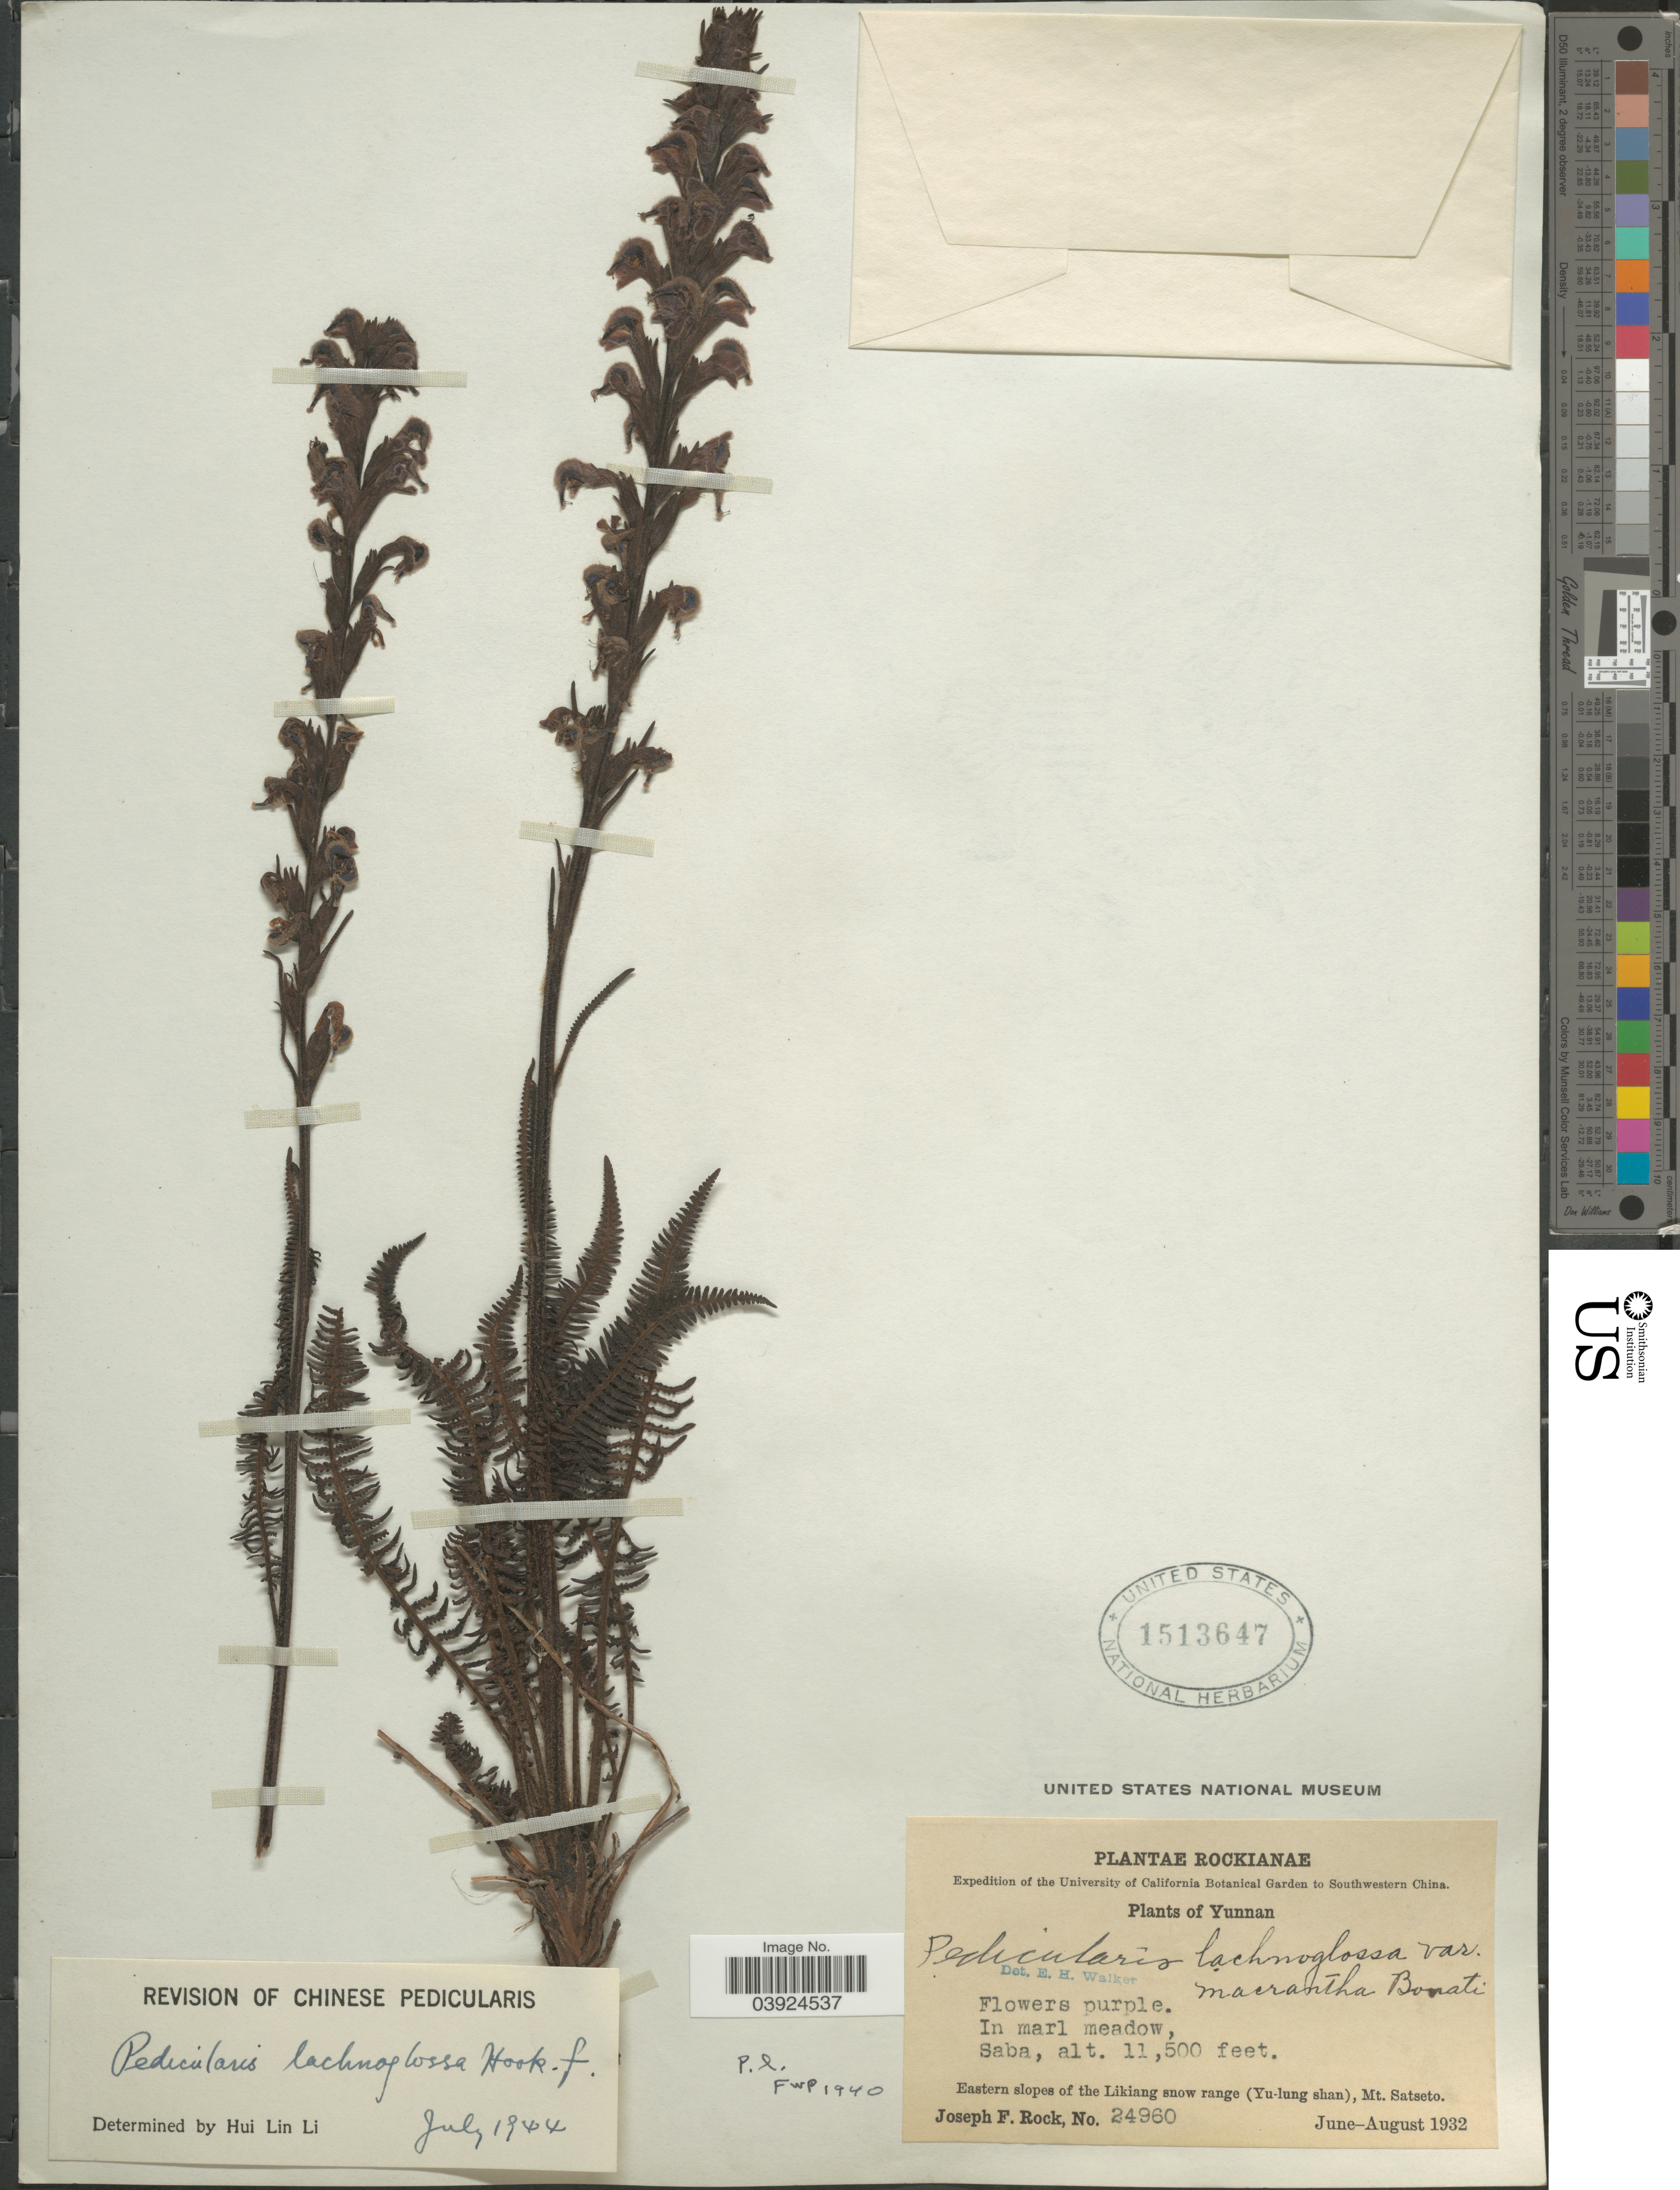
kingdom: Plantae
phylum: Tracheophyta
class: Magnoliopsida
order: Lamiales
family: Orobanchaceae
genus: Pedicularis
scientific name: Pedicularis lachnoglossa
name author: Hook. f.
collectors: J. F. Rock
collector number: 24960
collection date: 1932-06/1932-08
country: China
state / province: Yunnan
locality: Southwestern China. Saba. Eastern slopes of the Likiang snow range (Yu-lung shan), Mt. Satseto.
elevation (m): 3505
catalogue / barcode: US 1513647